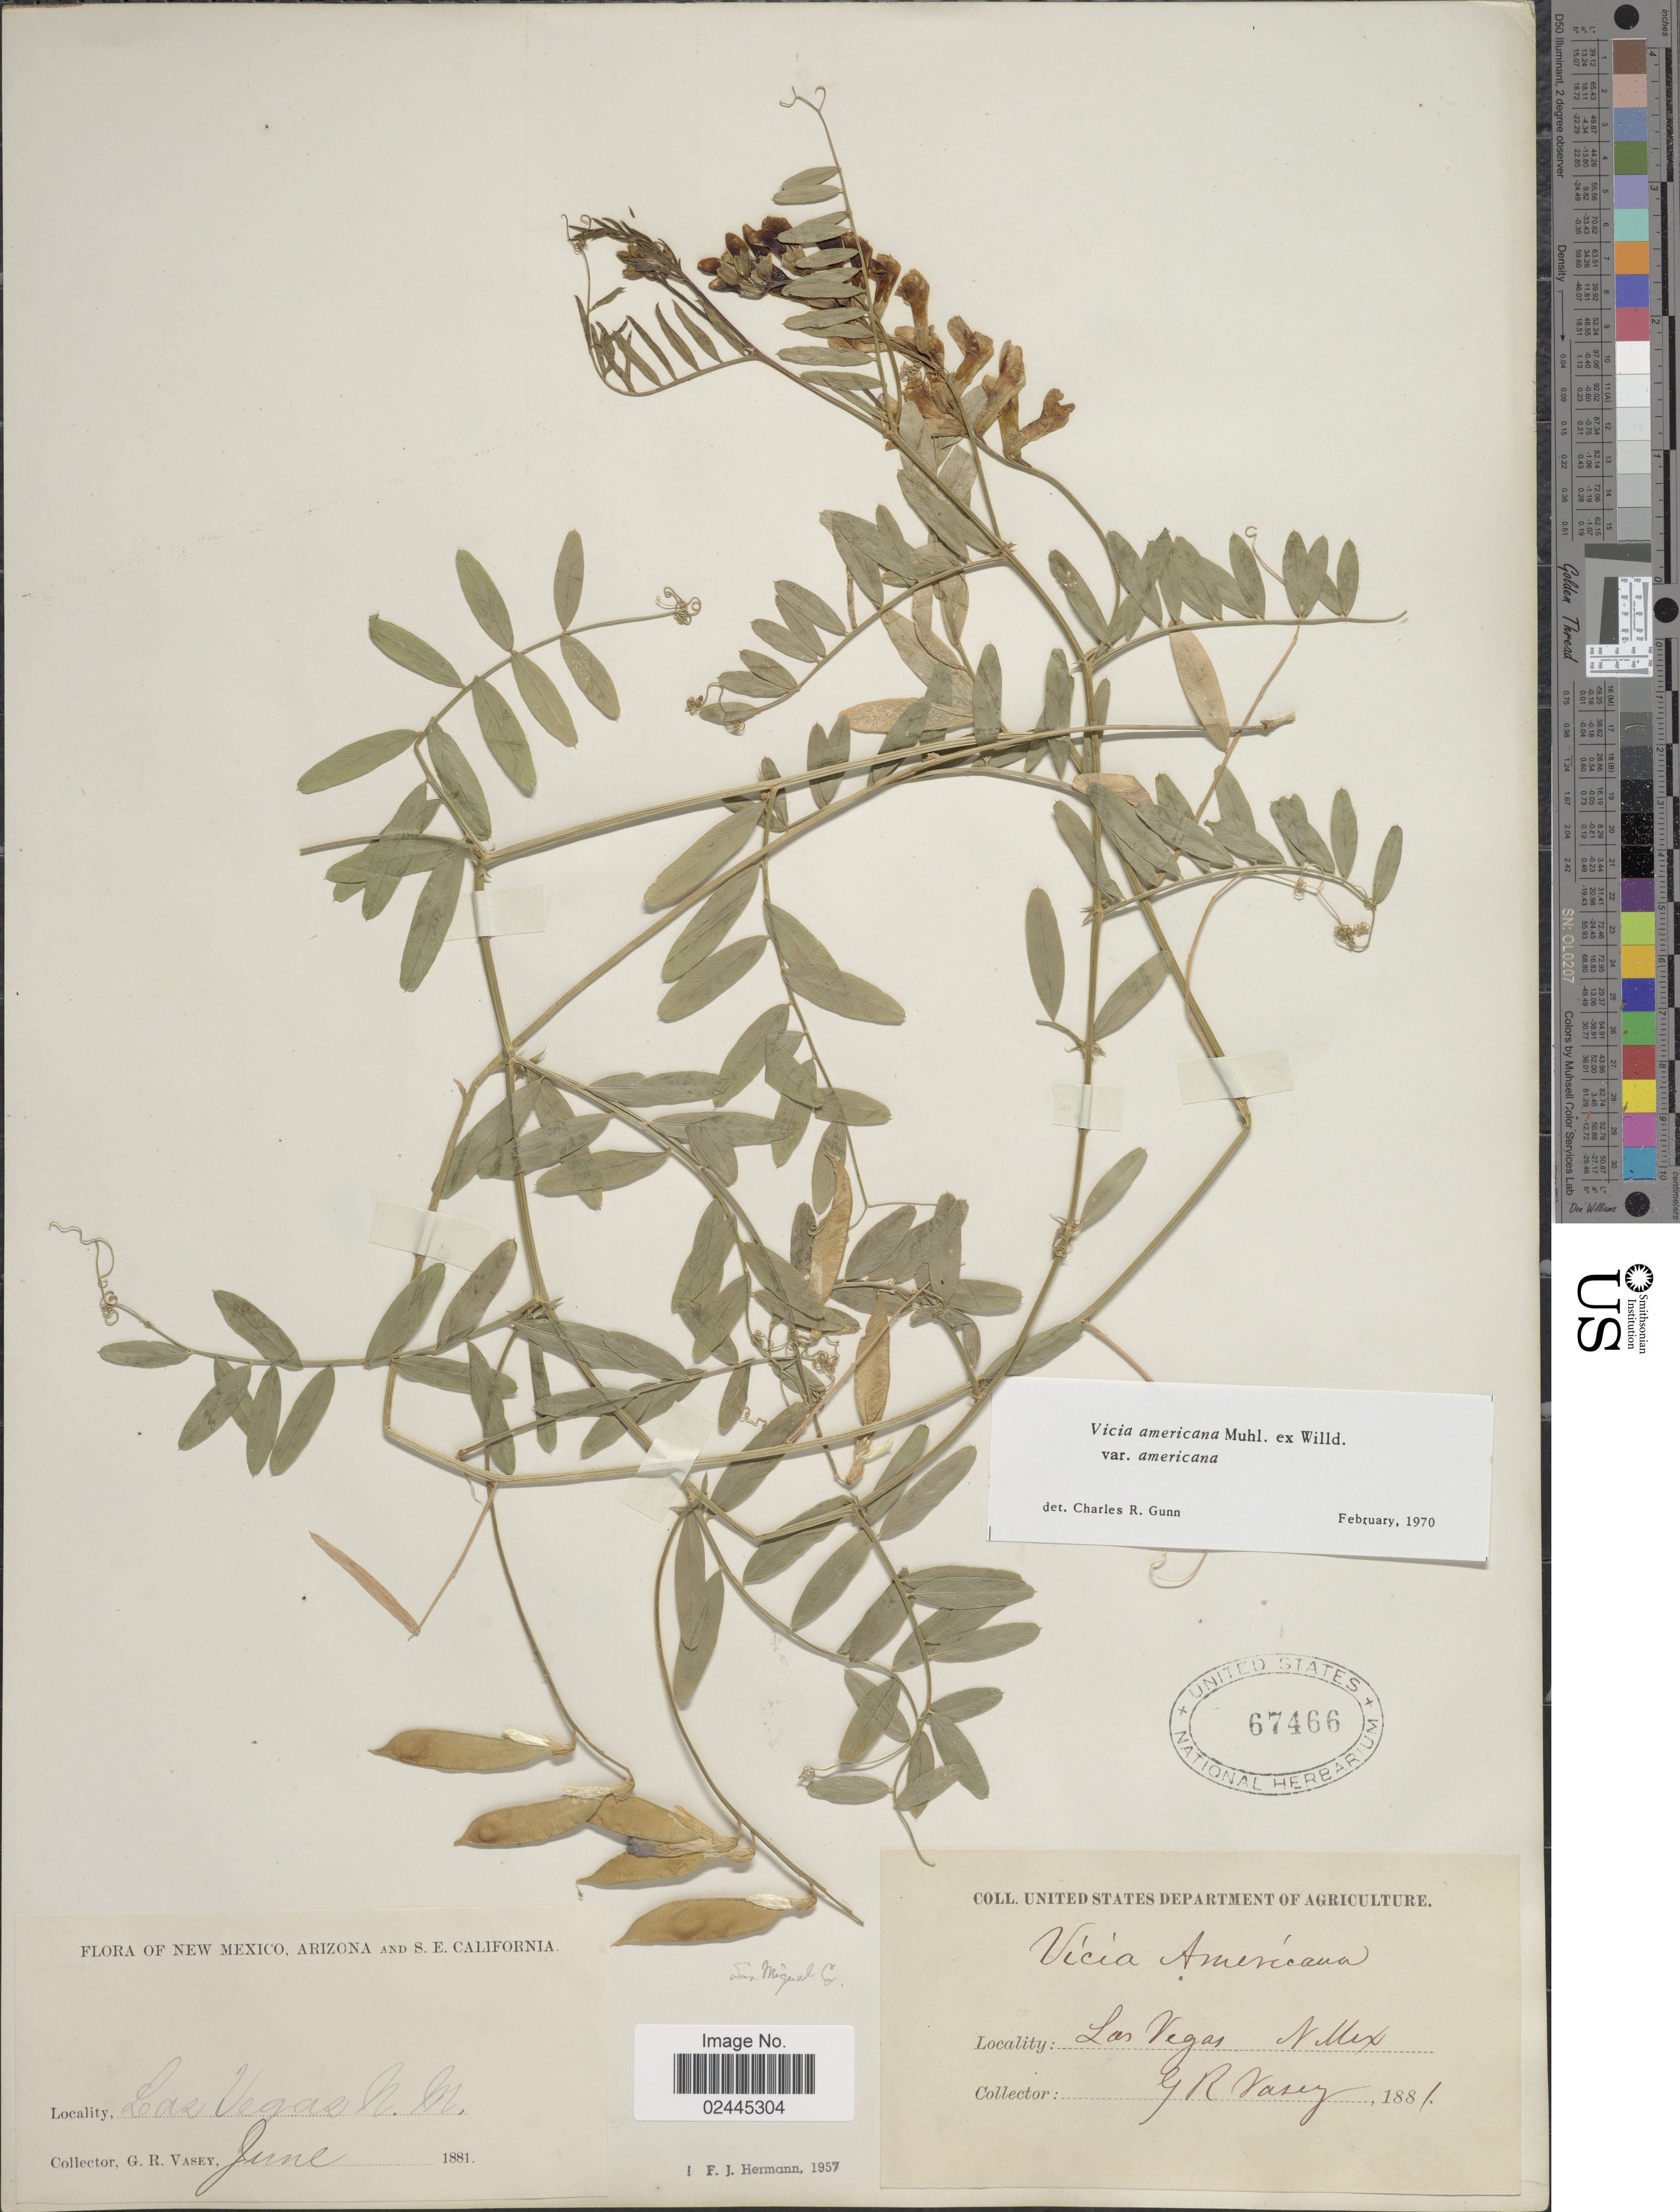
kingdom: Plantae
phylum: Tracheophyta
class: Magnoliopsida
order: Fabales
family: Fabaceae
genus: Vicia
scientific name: Vicia americana var. americana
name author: Muhl. ex Willd.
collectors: G. R. Vasey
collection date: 1881-06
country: United States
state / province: New Mexico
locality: Las Vegas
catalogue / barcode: US 67466